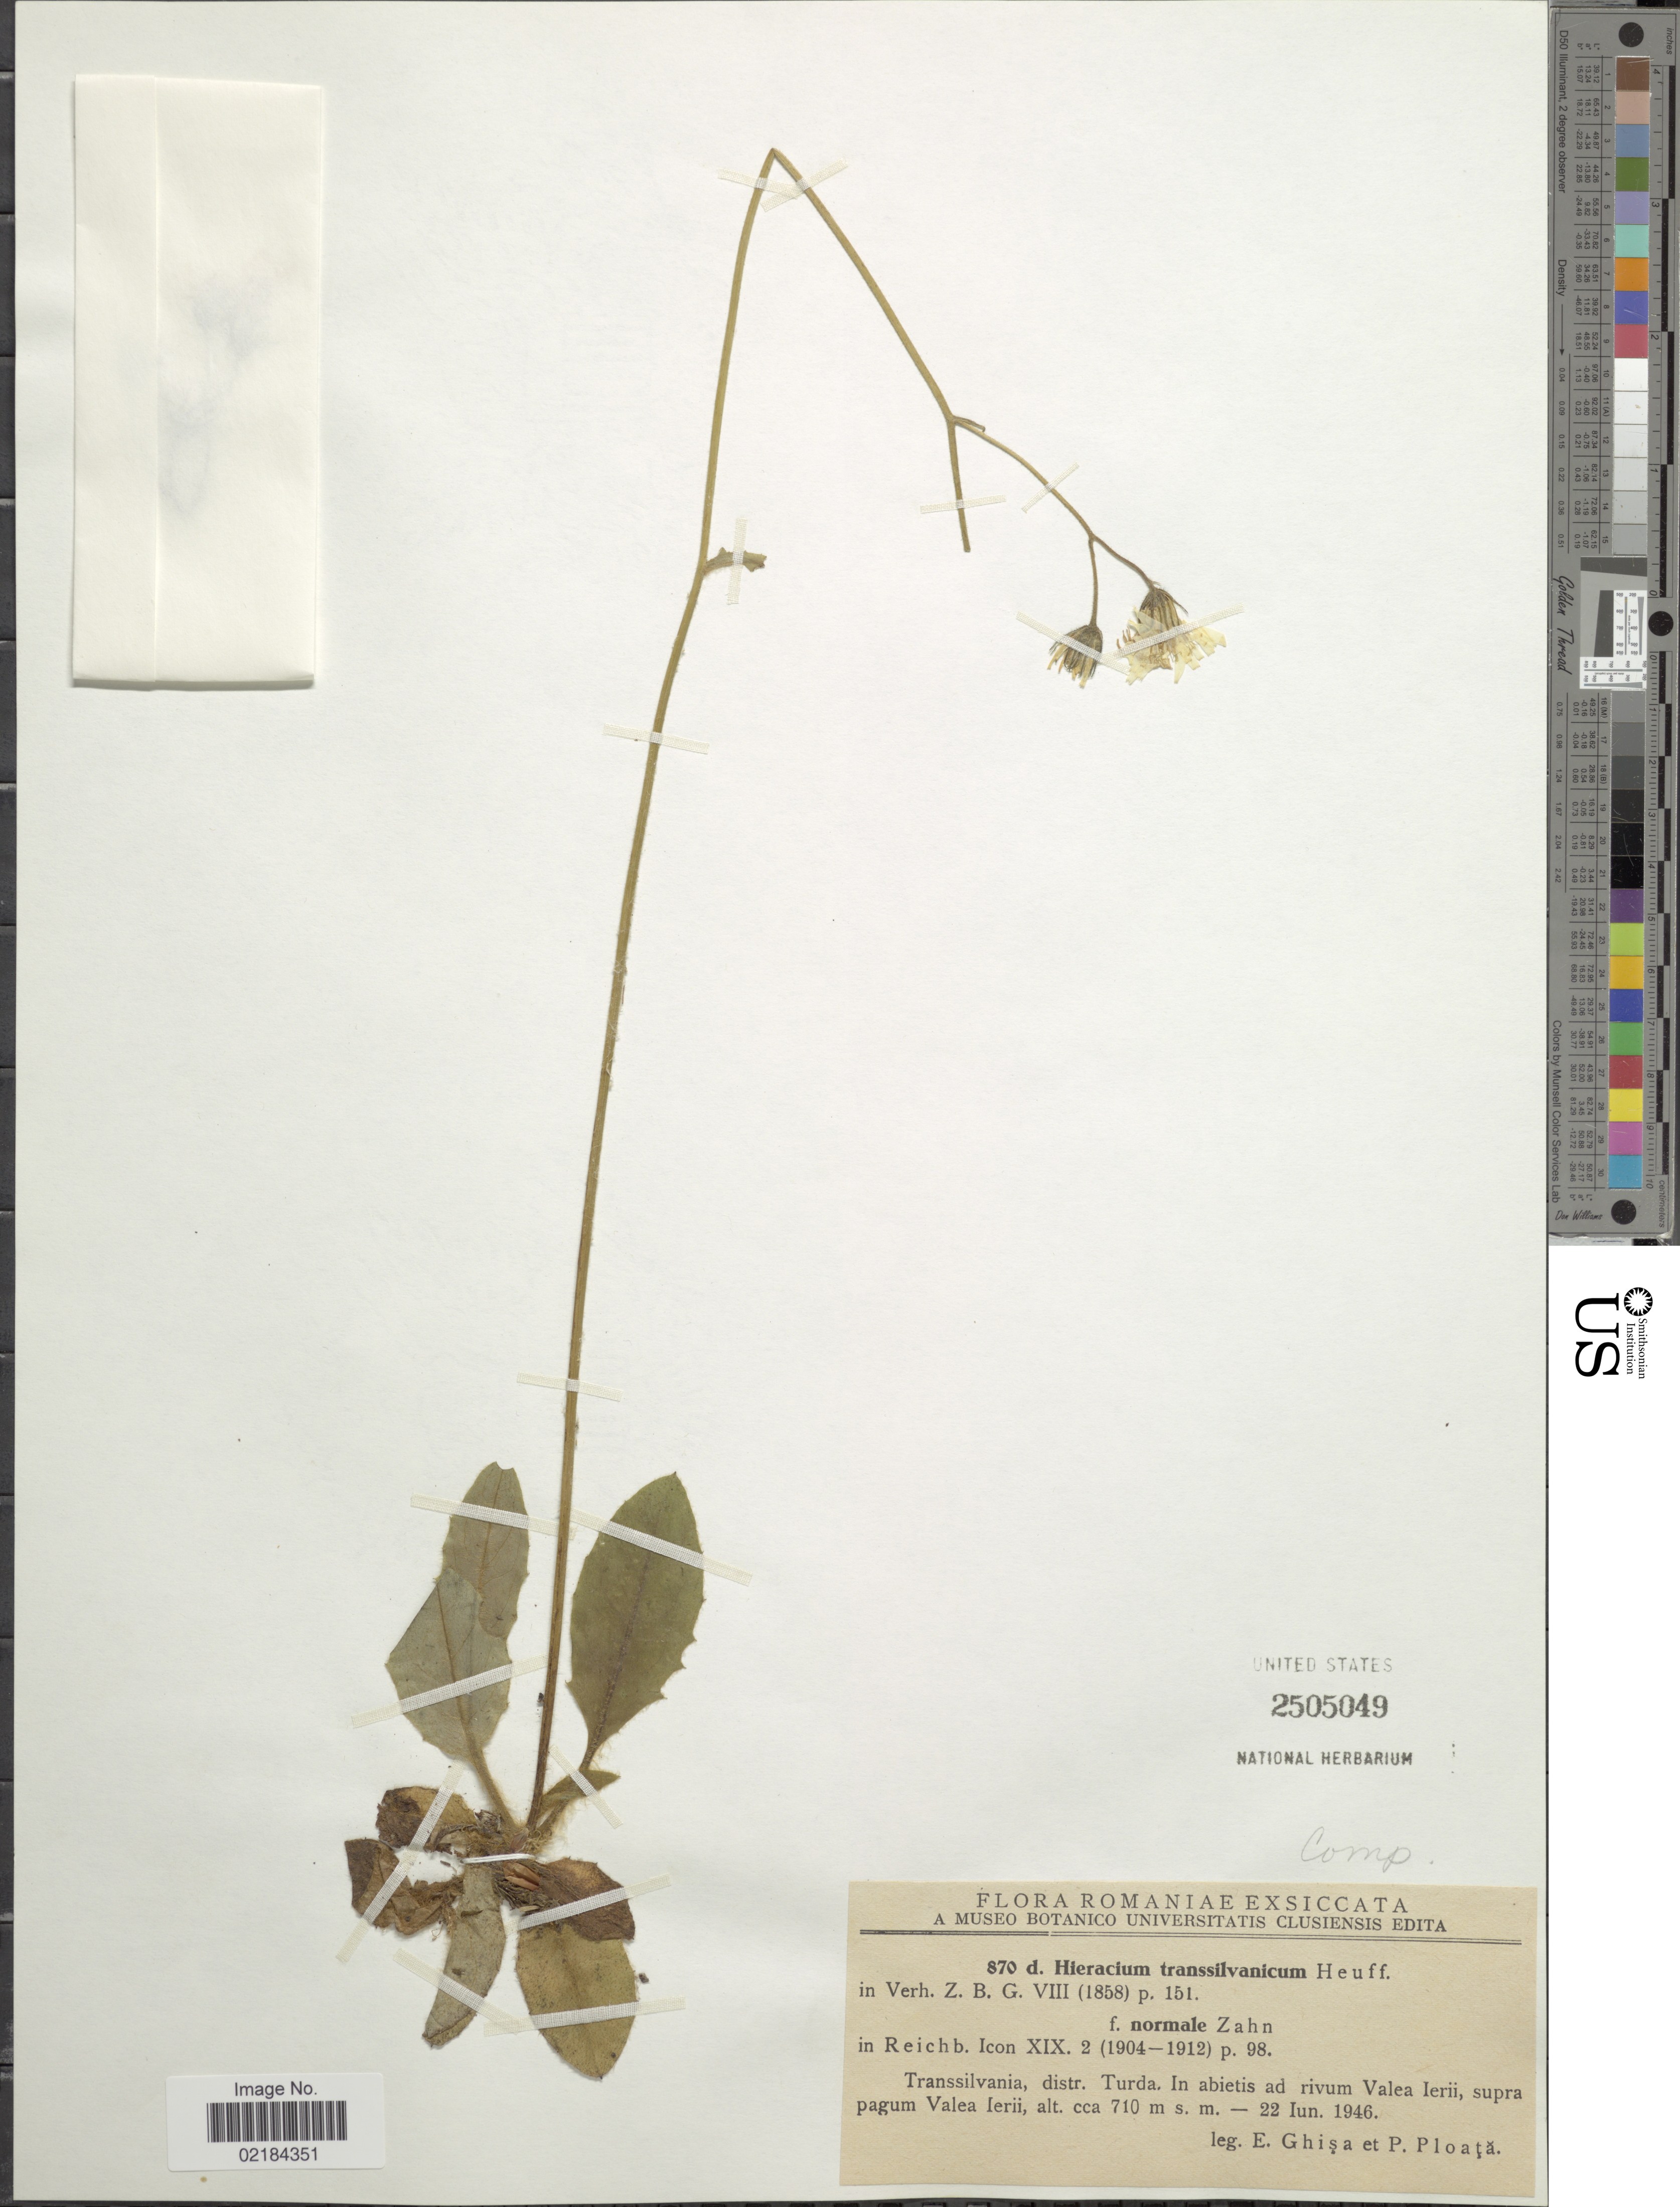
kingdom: Plantae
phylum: Tracheophyta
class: Magnoliopsida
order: Asterales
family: Asteraceae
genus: Hieracium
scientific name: Hieracium transylvanicum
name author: Heuff.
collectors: E. Ghisa & P. Ploata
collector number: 870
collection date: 1946-06-22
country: Romania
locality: Romaniae. Transsilvania, distr. Turda. In abietes ad rivum Valea Ierii, supra pagum Valea Ierii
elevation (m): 710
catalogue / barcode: US 2505049